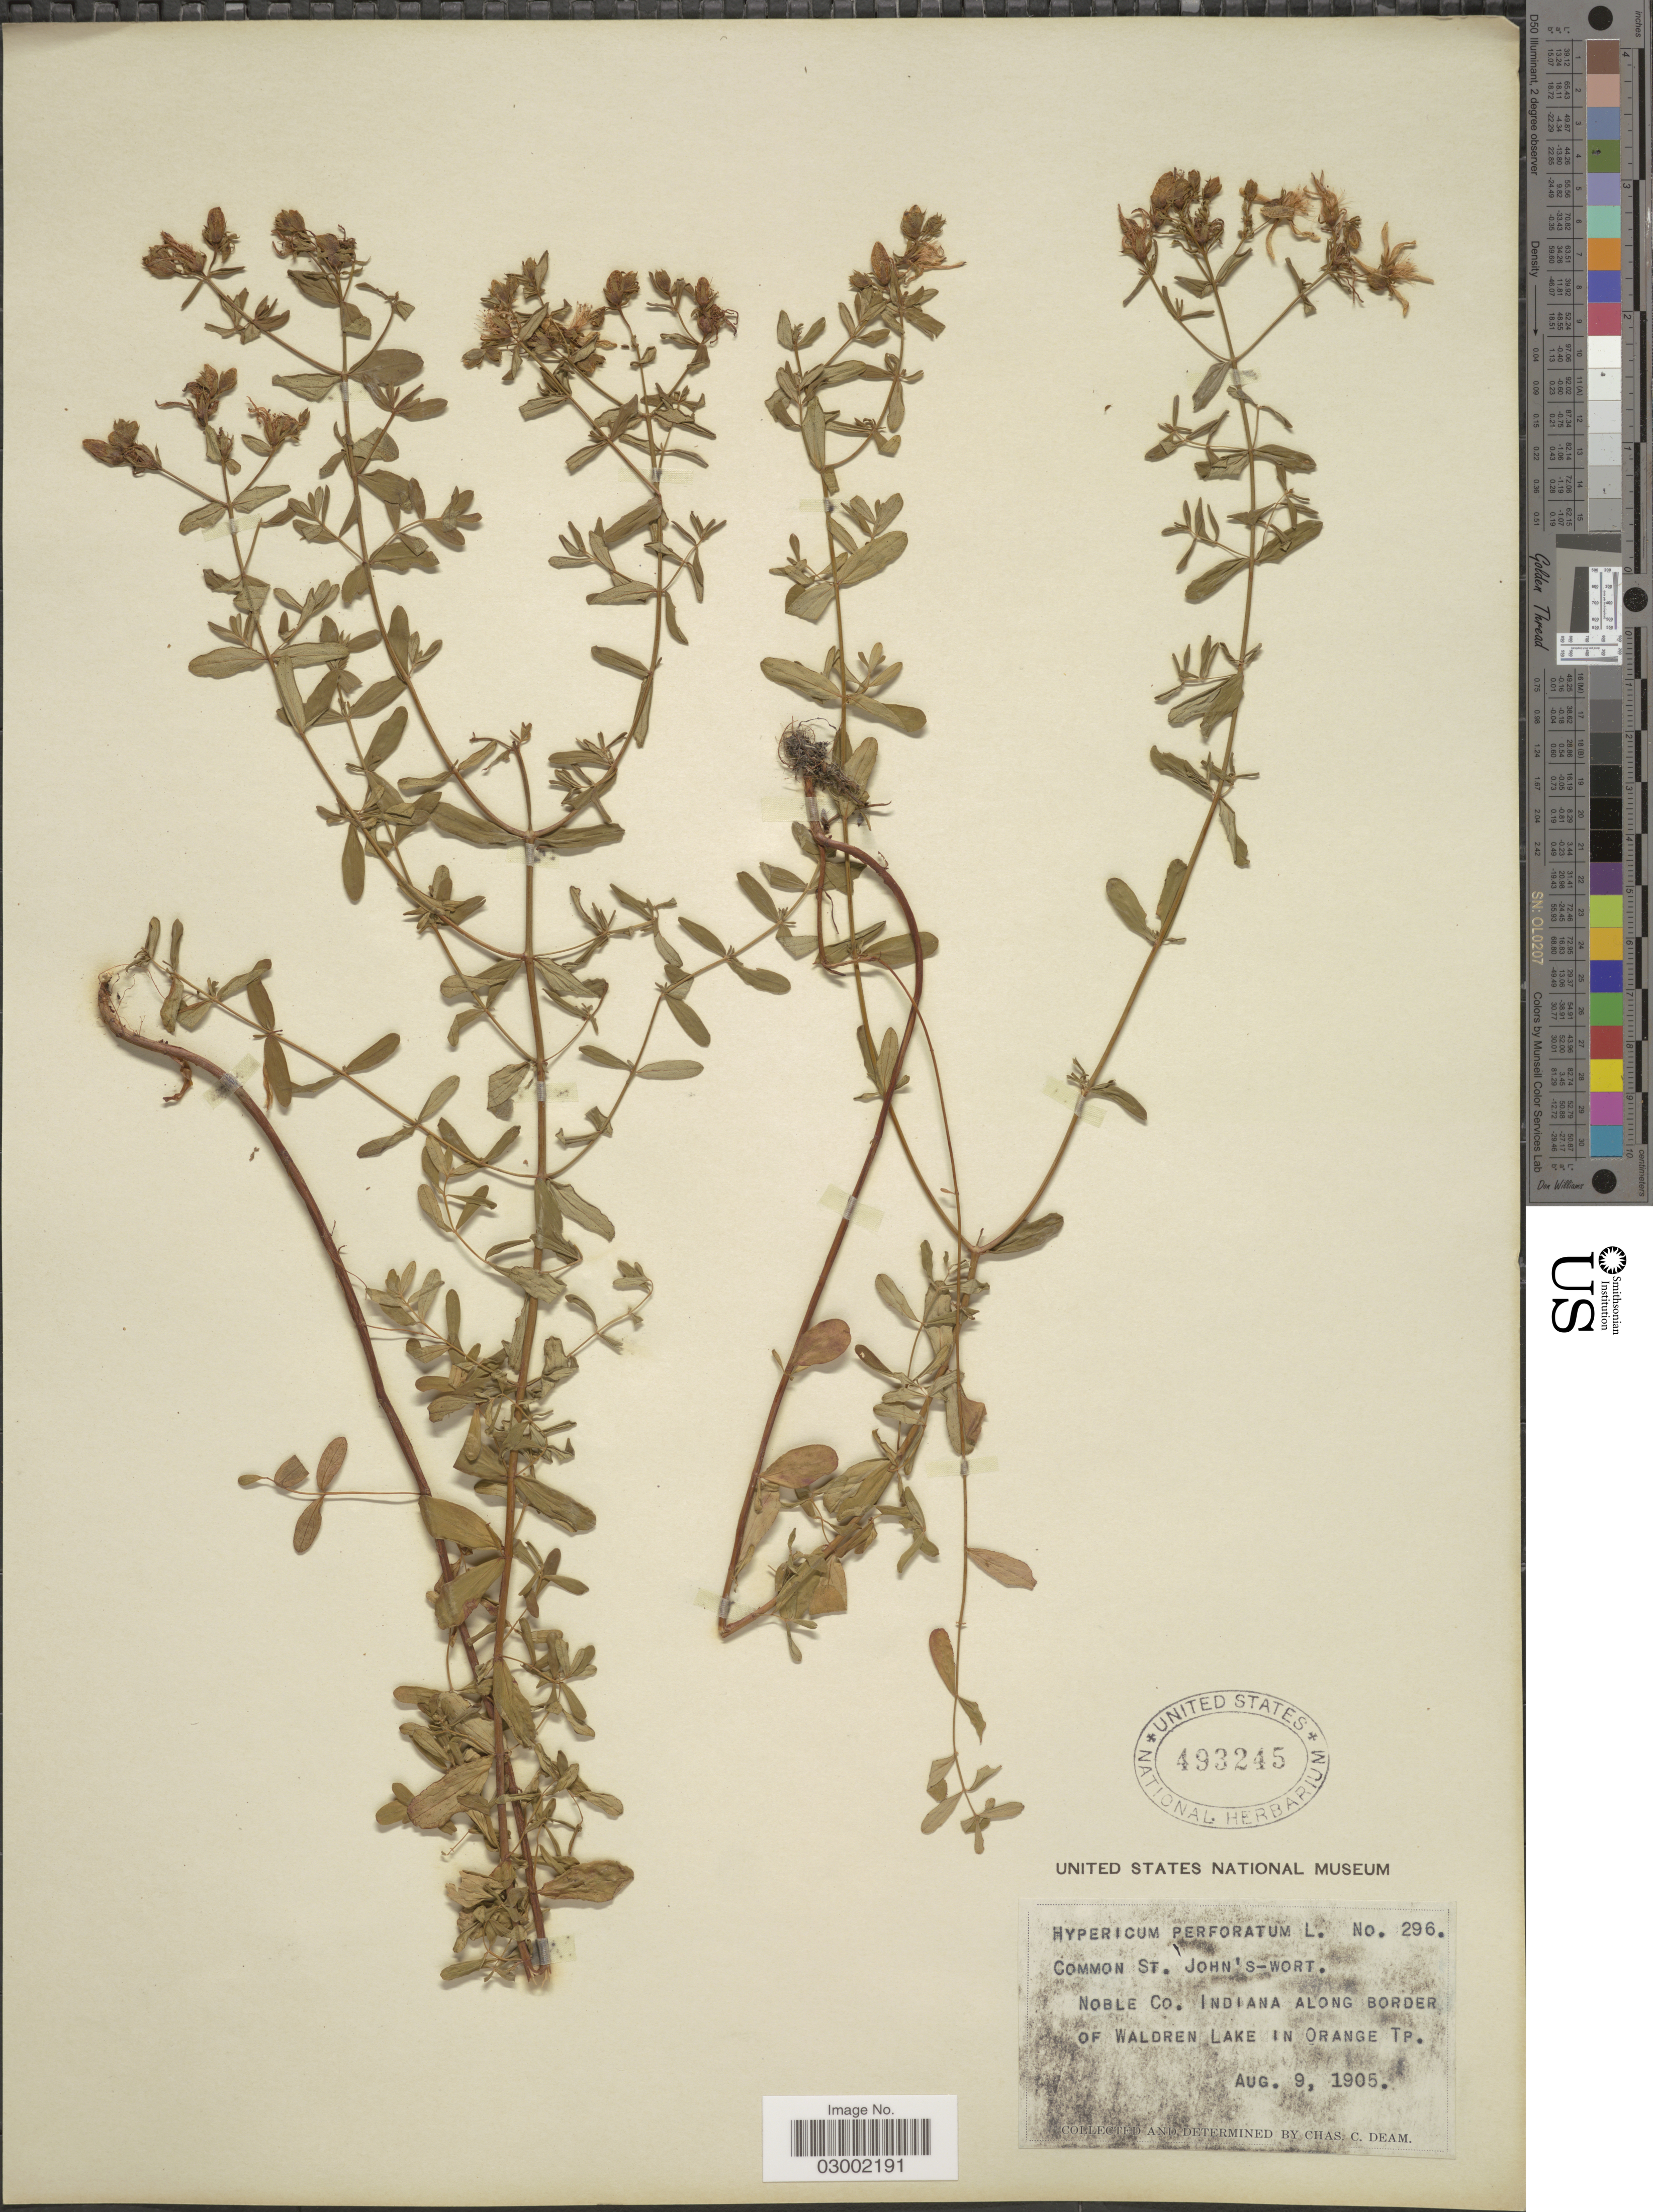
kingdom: Plantae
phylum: Tracheophyta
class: Magnoliopsida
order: Malpighiales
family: Hypericaceae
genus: Hypericum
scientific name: Hypericum perforatum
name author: L.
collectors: C. C. Deam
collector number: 296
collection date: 1905-08-09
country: United States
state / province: Indiana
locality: Noble Co. Indiana along border of Waldren Lake in Orange Tp.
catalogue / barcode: US 493245